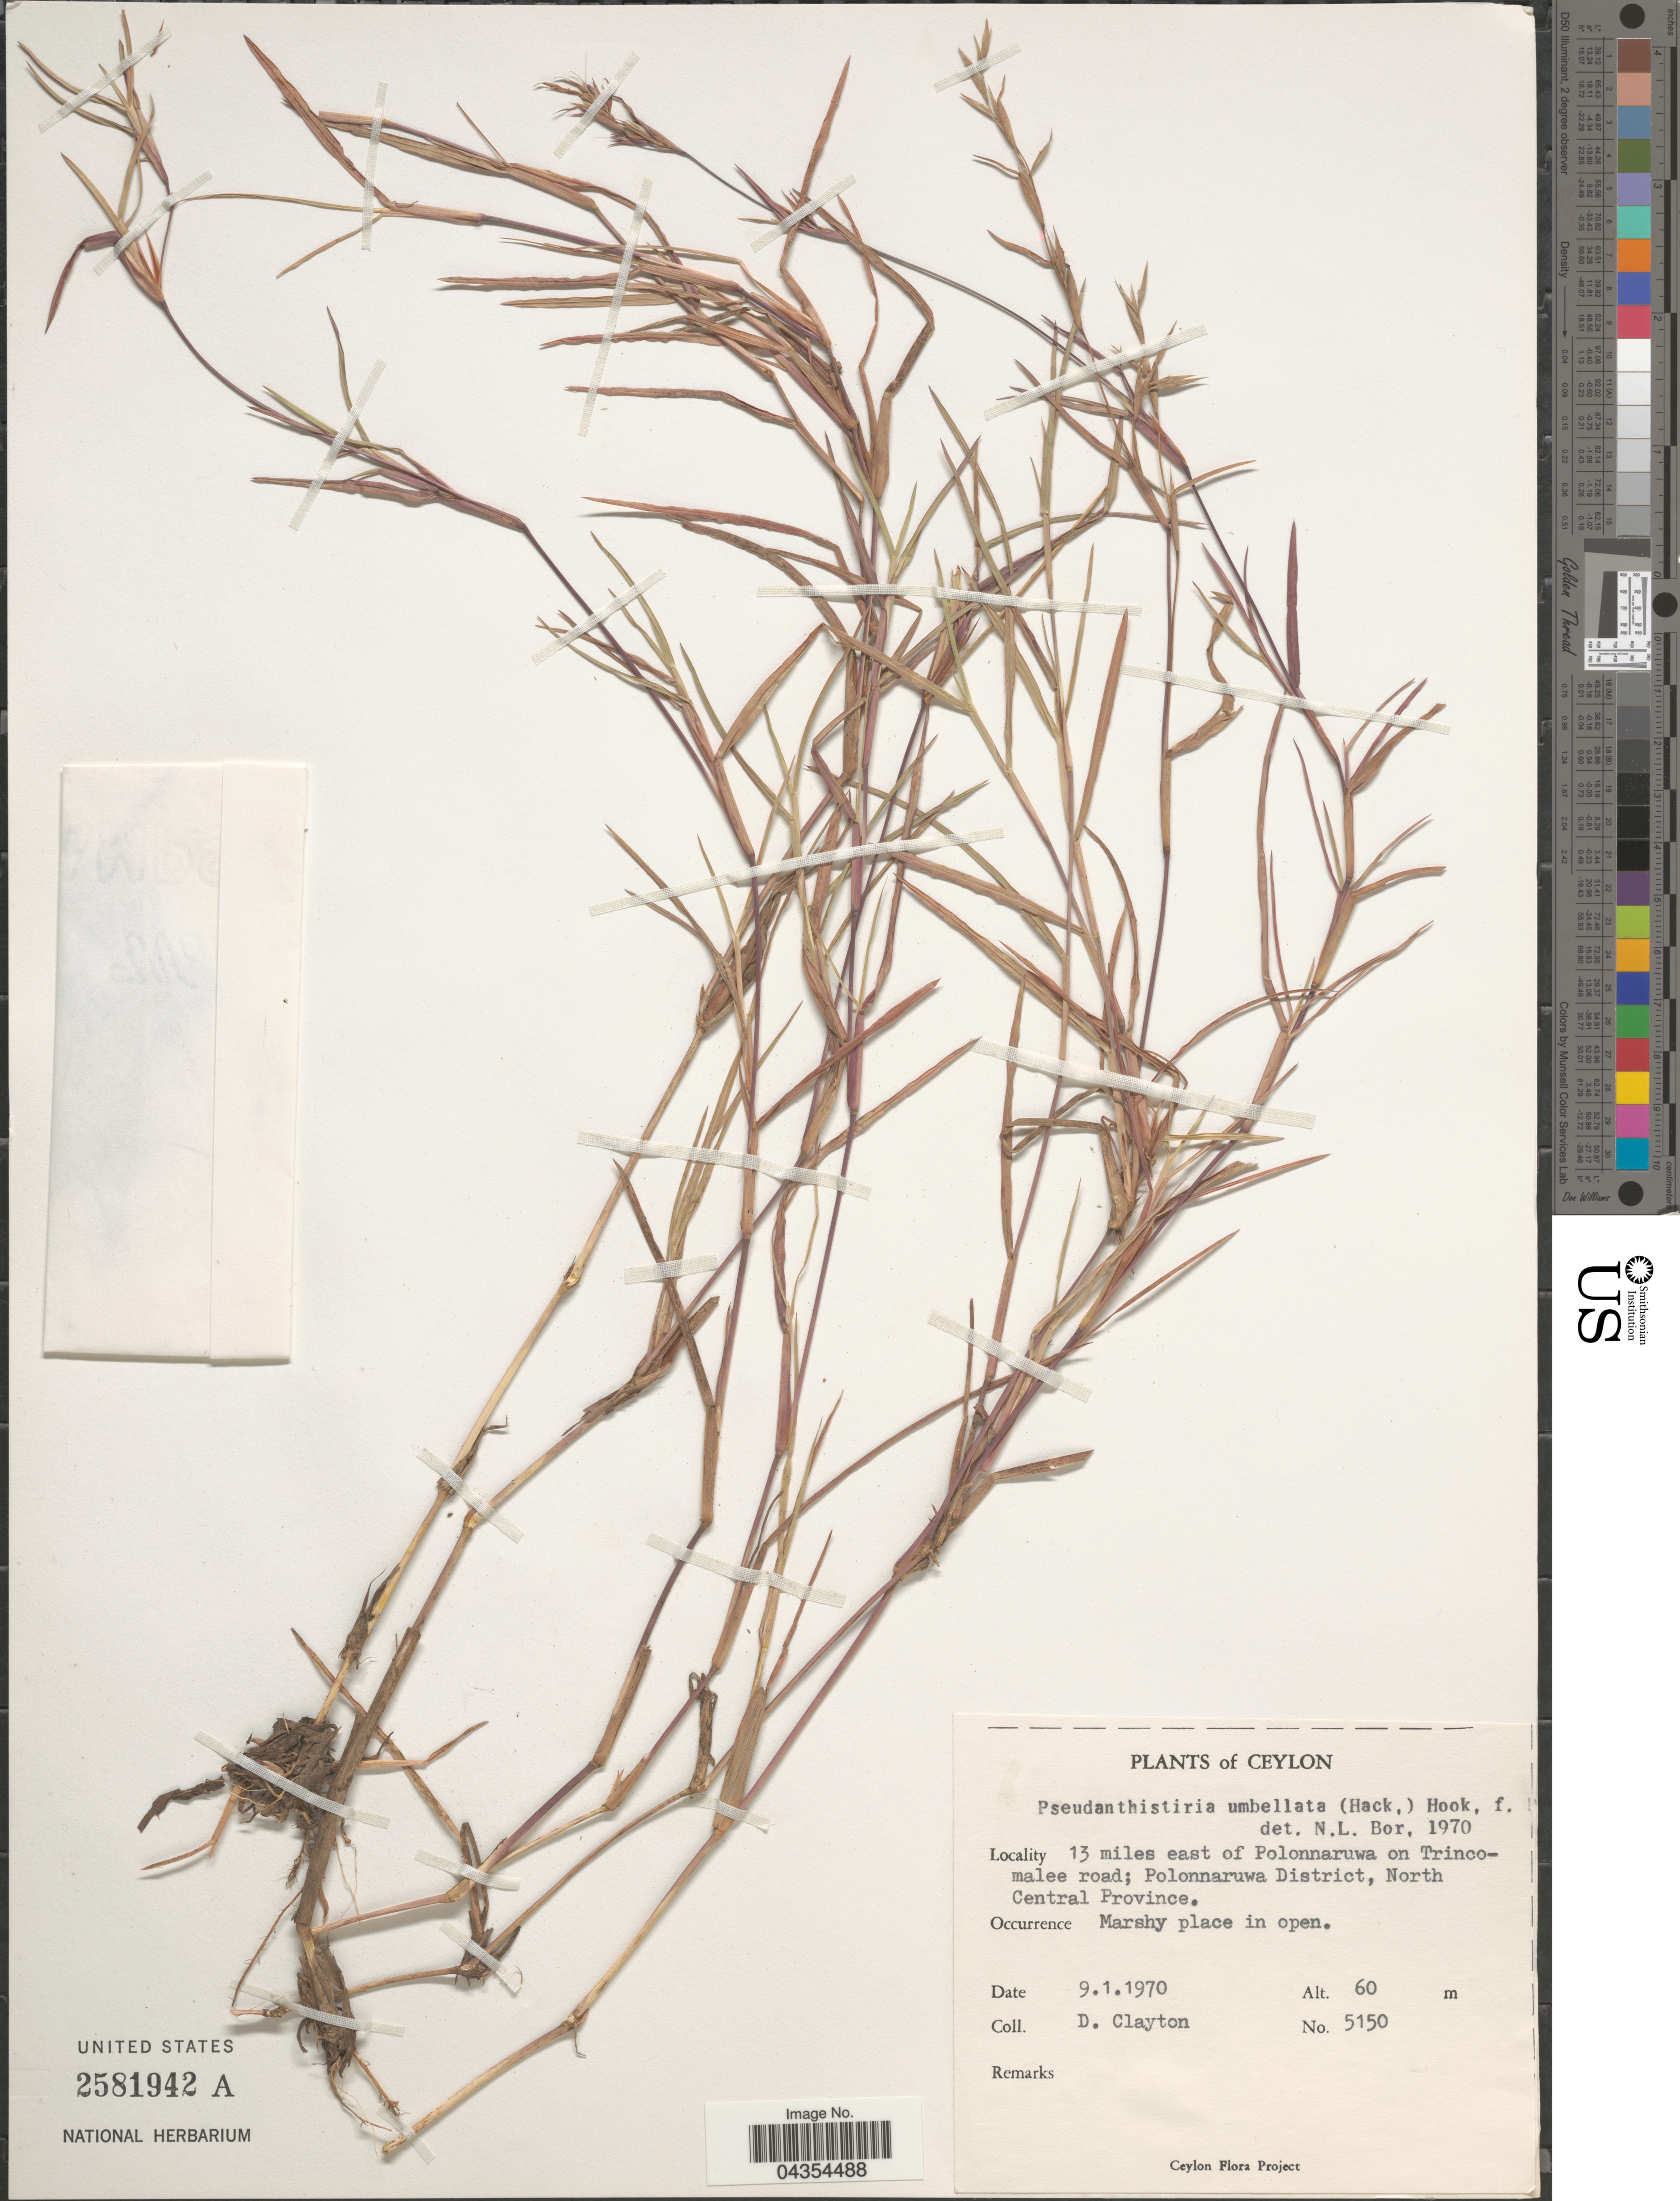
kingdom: Plantae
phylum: Tracheophyta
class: Liliopsida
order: Poales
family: Poaceae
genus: Pseudanthistiria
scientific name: Pseudanthistiria umbellata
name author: Hook. f.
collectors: D. Clayton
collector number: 5150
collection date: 1970-01-09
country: Sri Lanka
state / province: Central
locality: Ceylon. 13 miles east of Polonnaruwa on Trincomalee road; Polonnaruwa District, North Central Province. Marshy place in open.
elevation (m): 60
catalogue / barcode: US 2581942A